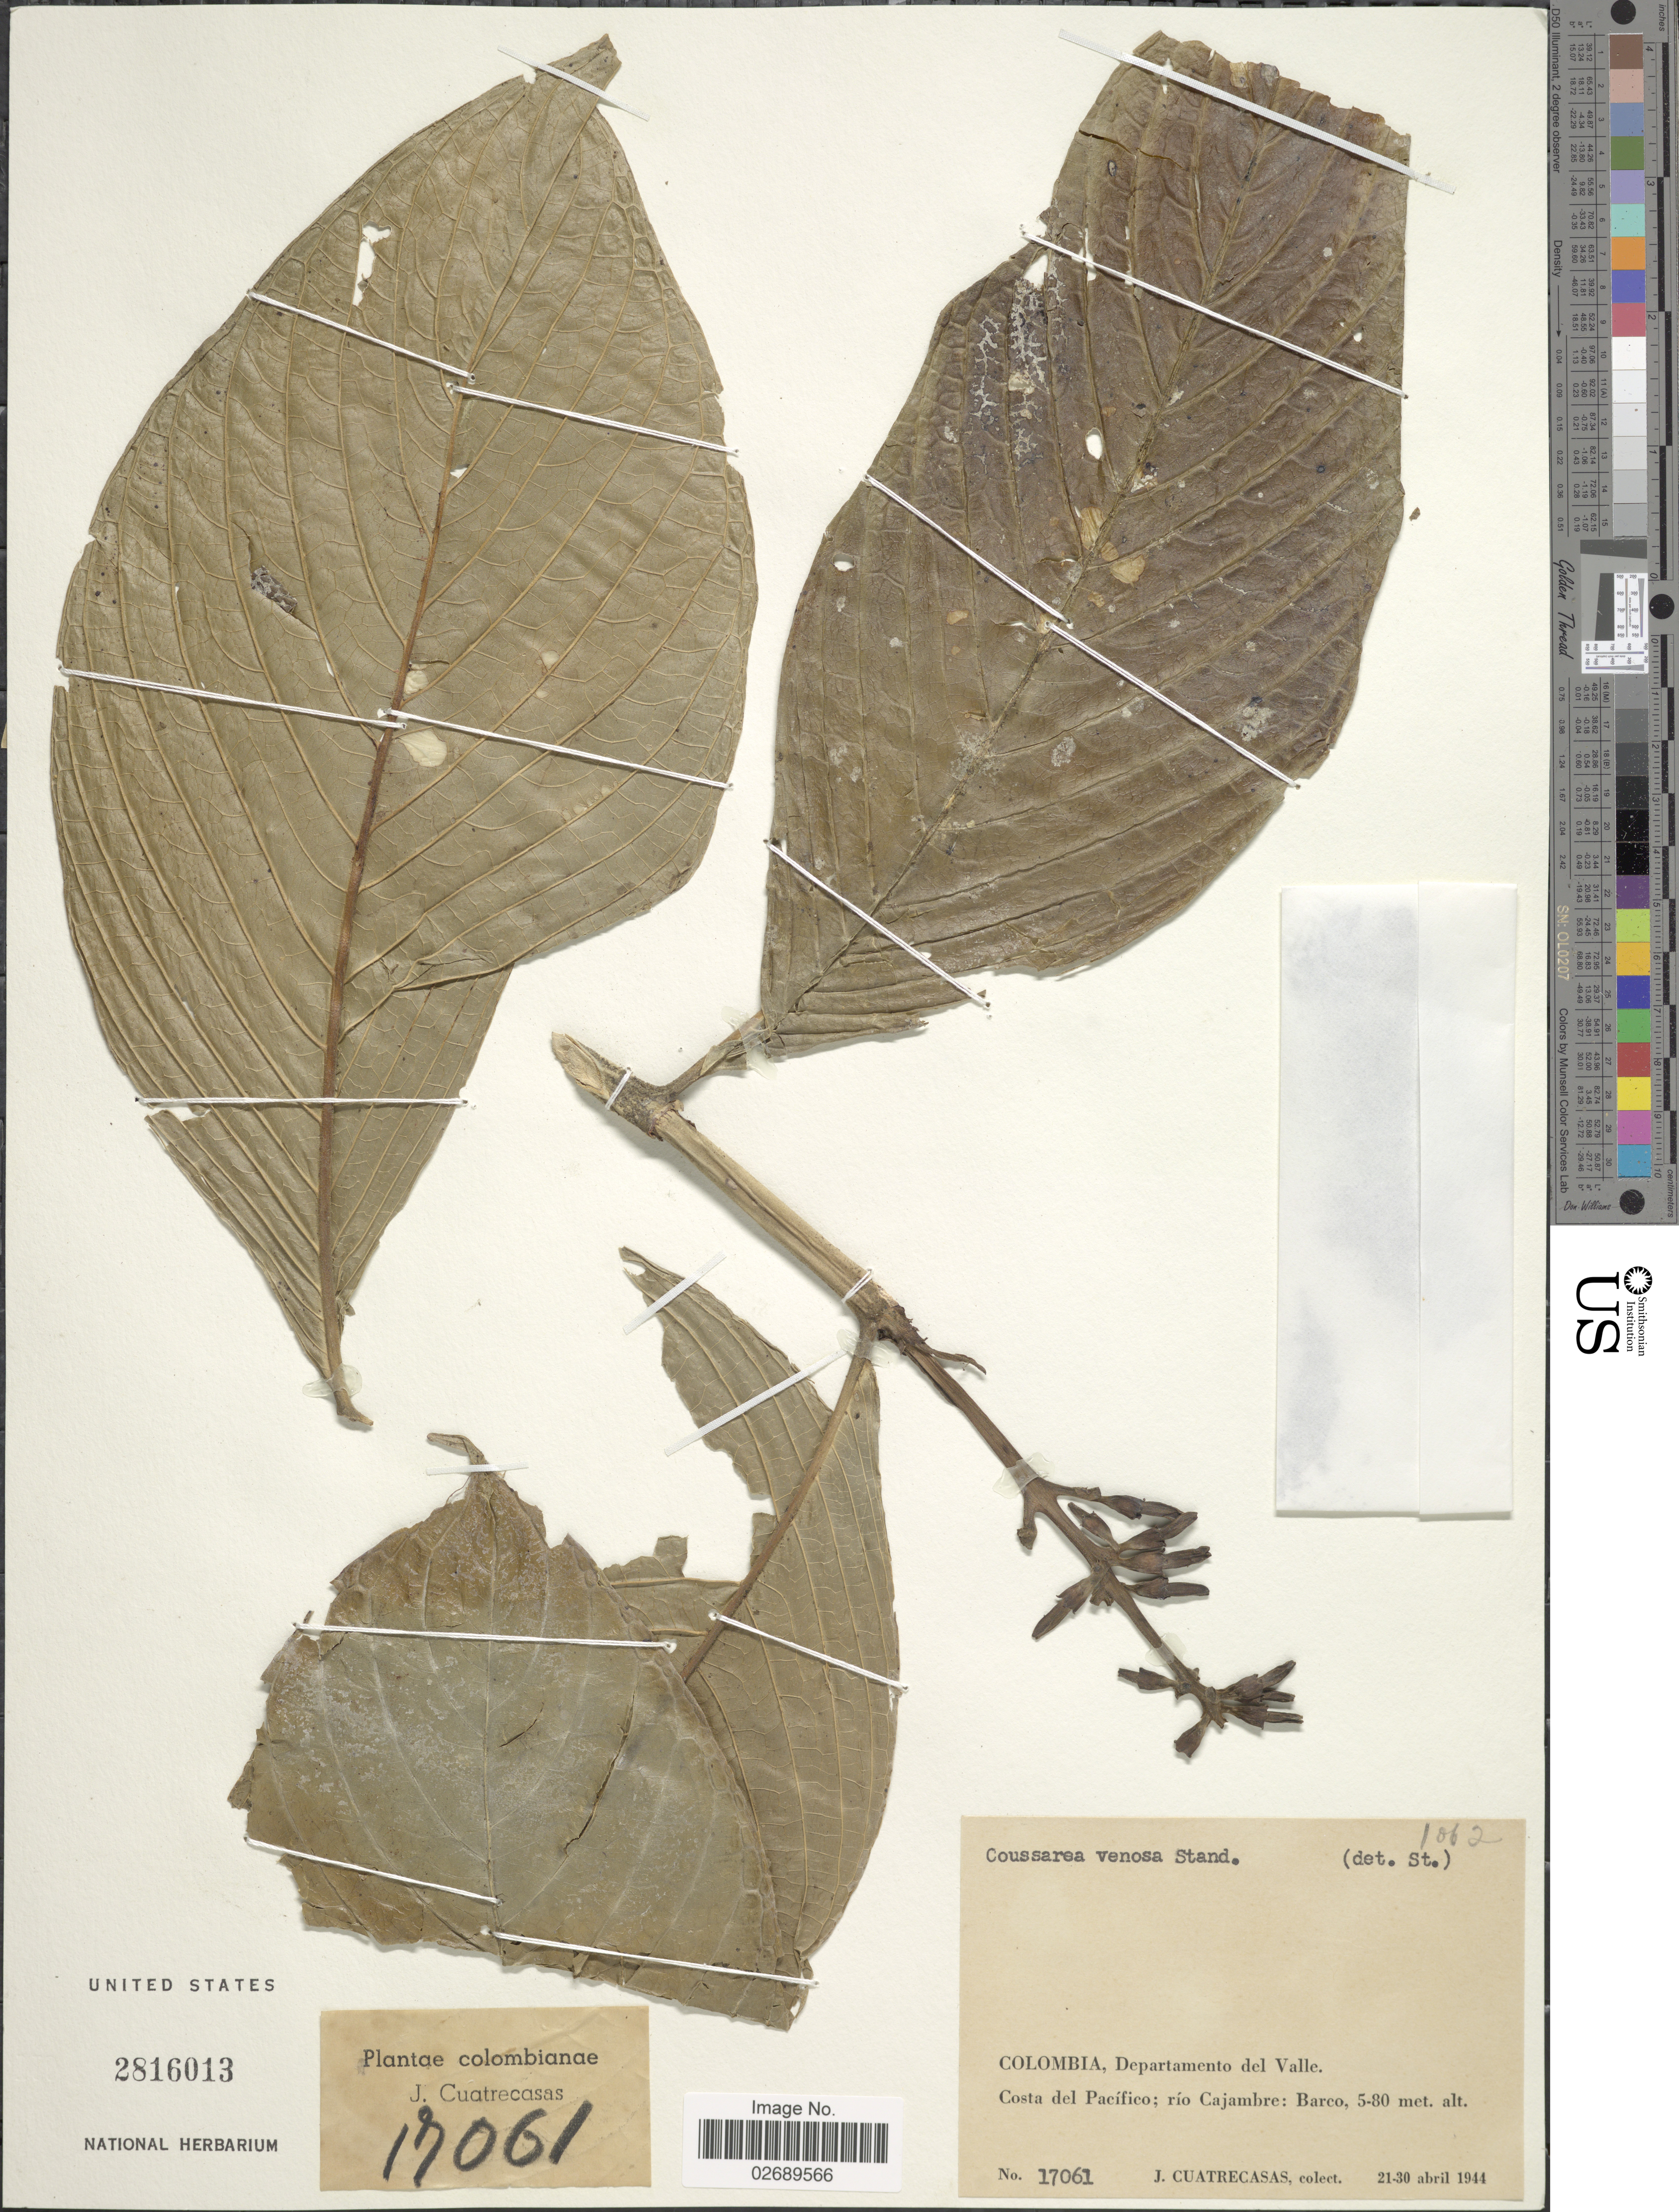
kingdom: Plantae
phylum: Tracheophyta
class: Magnoliopsida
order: Gentianales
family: Rubiaceae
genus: Coussarea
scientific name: Coussarea venosa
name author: Standl.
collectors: J. Cuatrecasas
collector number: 17061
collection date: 1944-04-21/1944-04-30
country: Colombia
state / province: Valle del Cauca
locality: Departamento del Valle. Costa del Pacifico; rio Cajambre; Barco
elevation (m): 5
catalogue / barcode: US 2816013